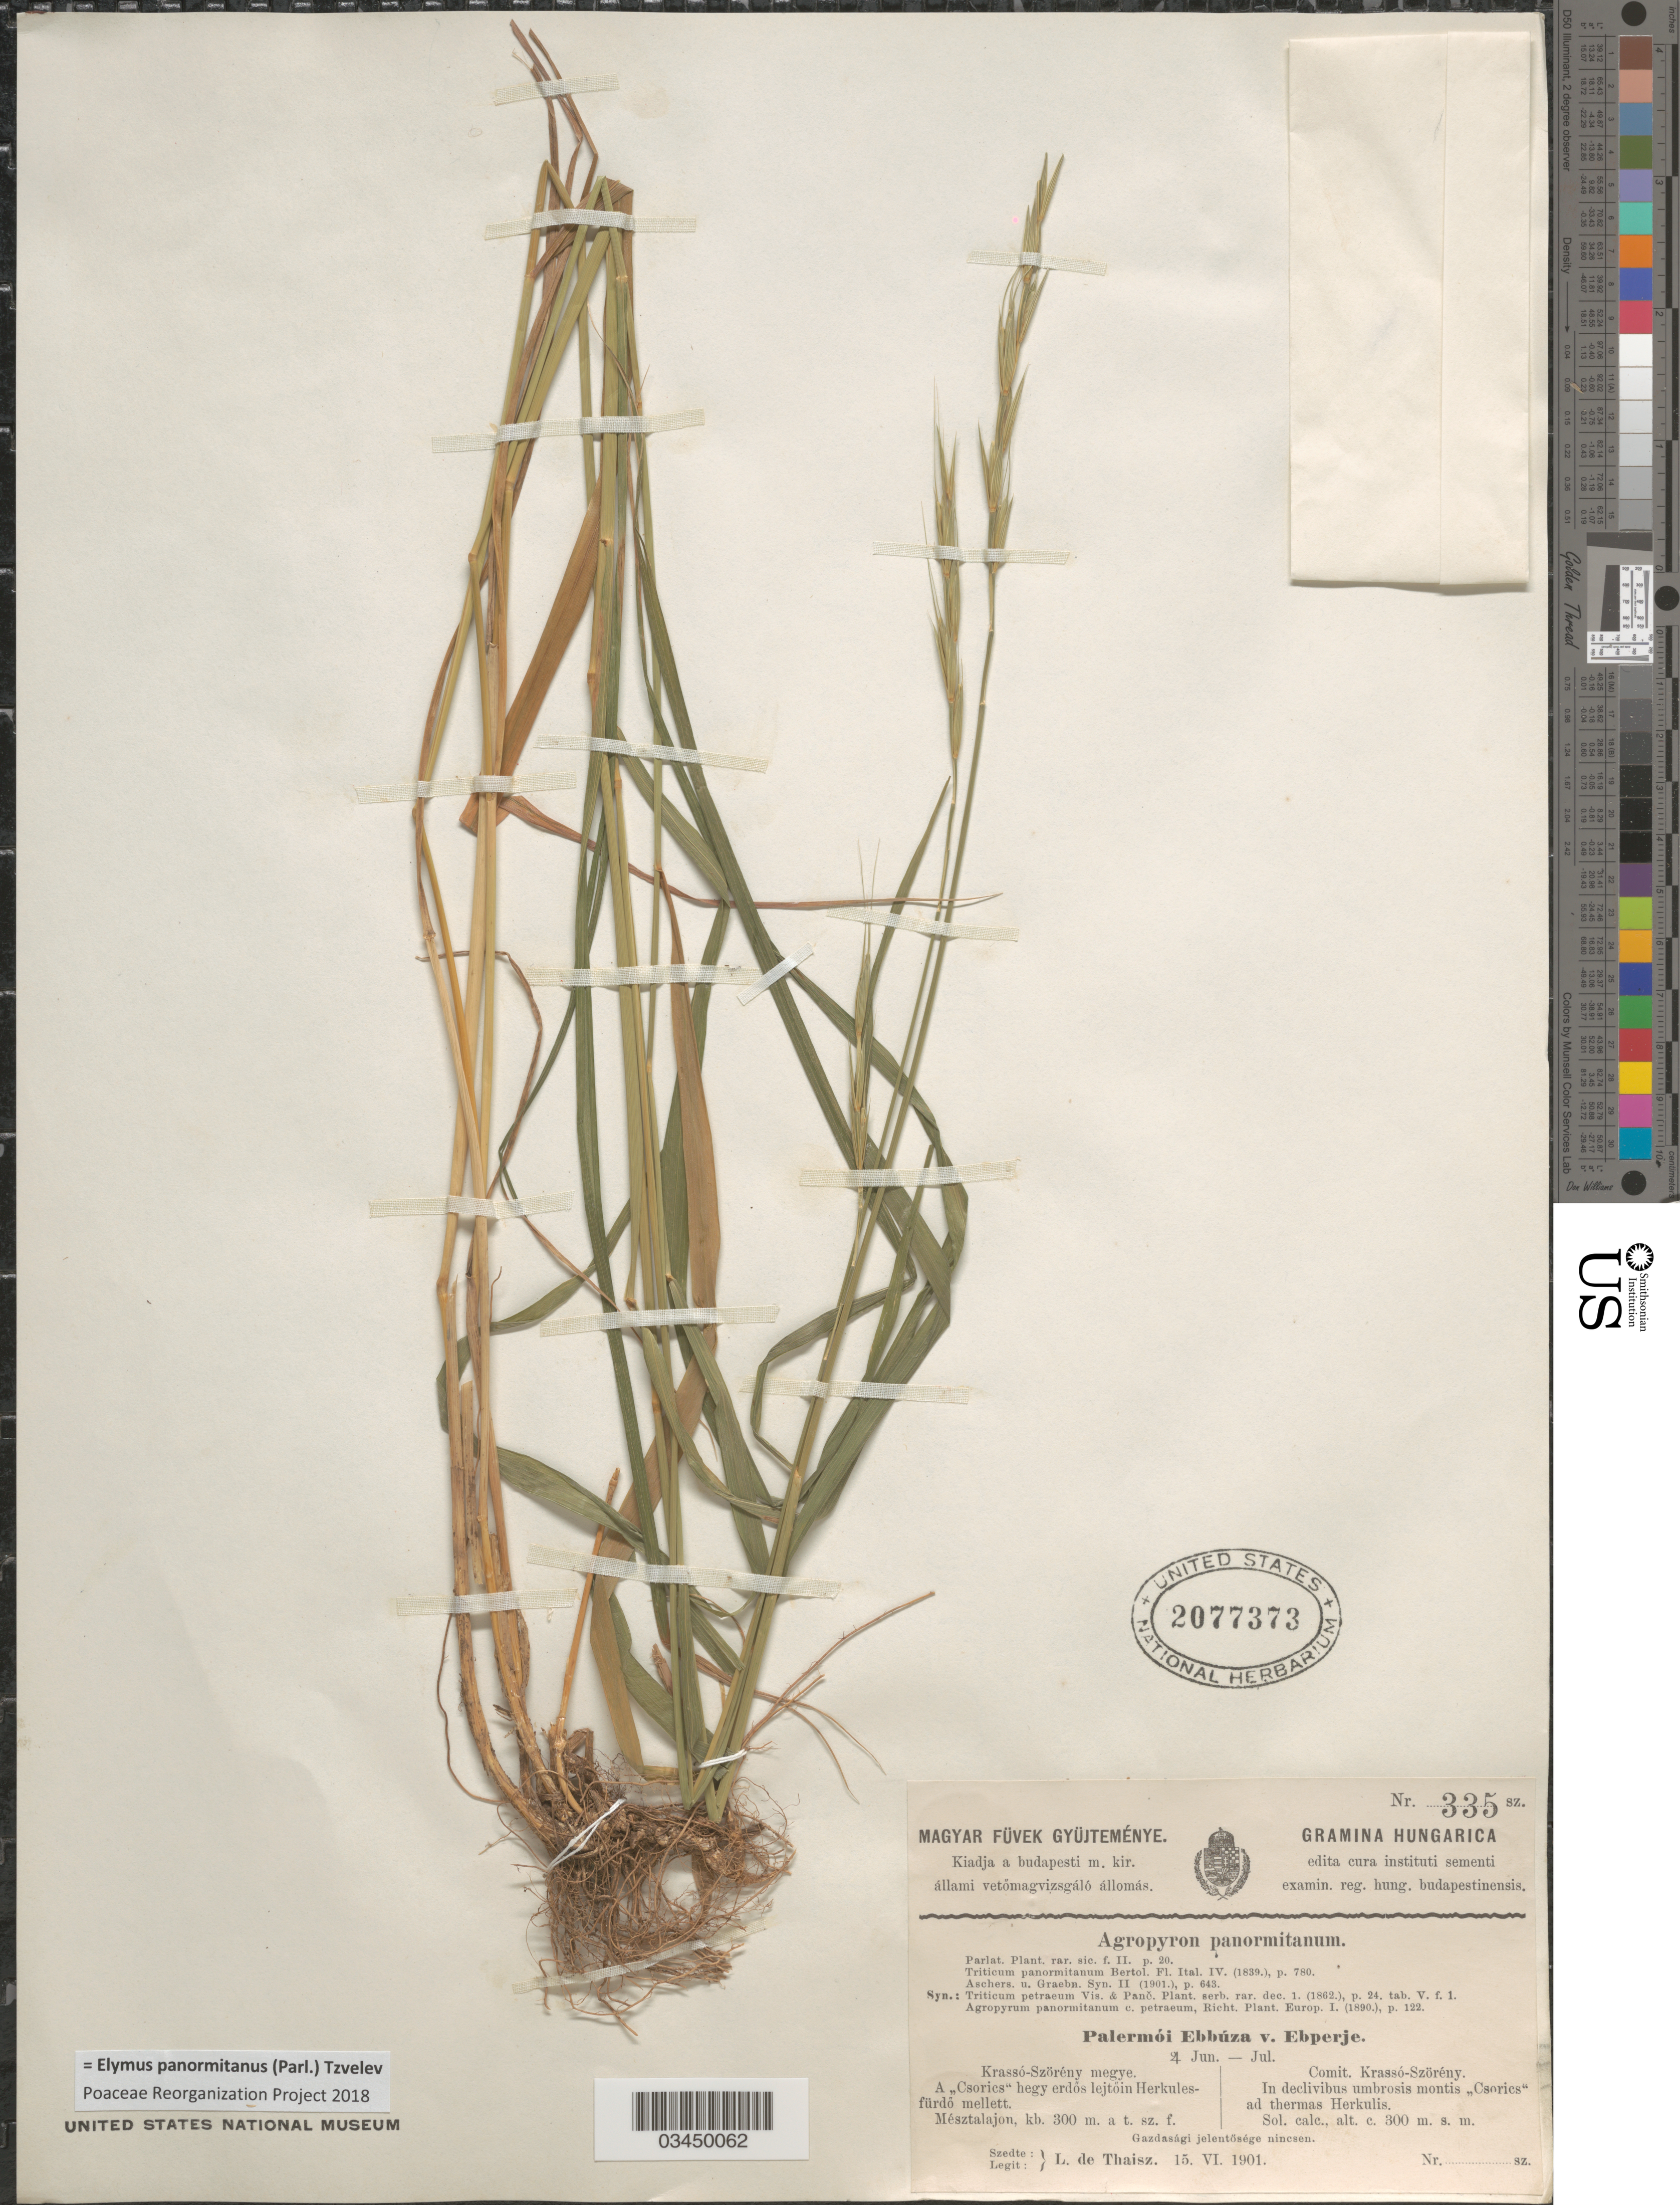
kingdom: Plantae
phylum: Tracheophyta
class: Liliopsida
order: Poales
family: Poaceae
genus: Elymus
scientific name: Elymus panormitanus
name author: (Parl.) Tzvelev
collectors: L. Thaisz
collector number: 335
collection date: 1901-06-15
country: Hungary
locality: Comit. Krassó-Szörény. In declivibus umbrosis montis "Csorics" ad thermas Herkulis.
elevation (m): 300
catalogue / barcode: US 2077373